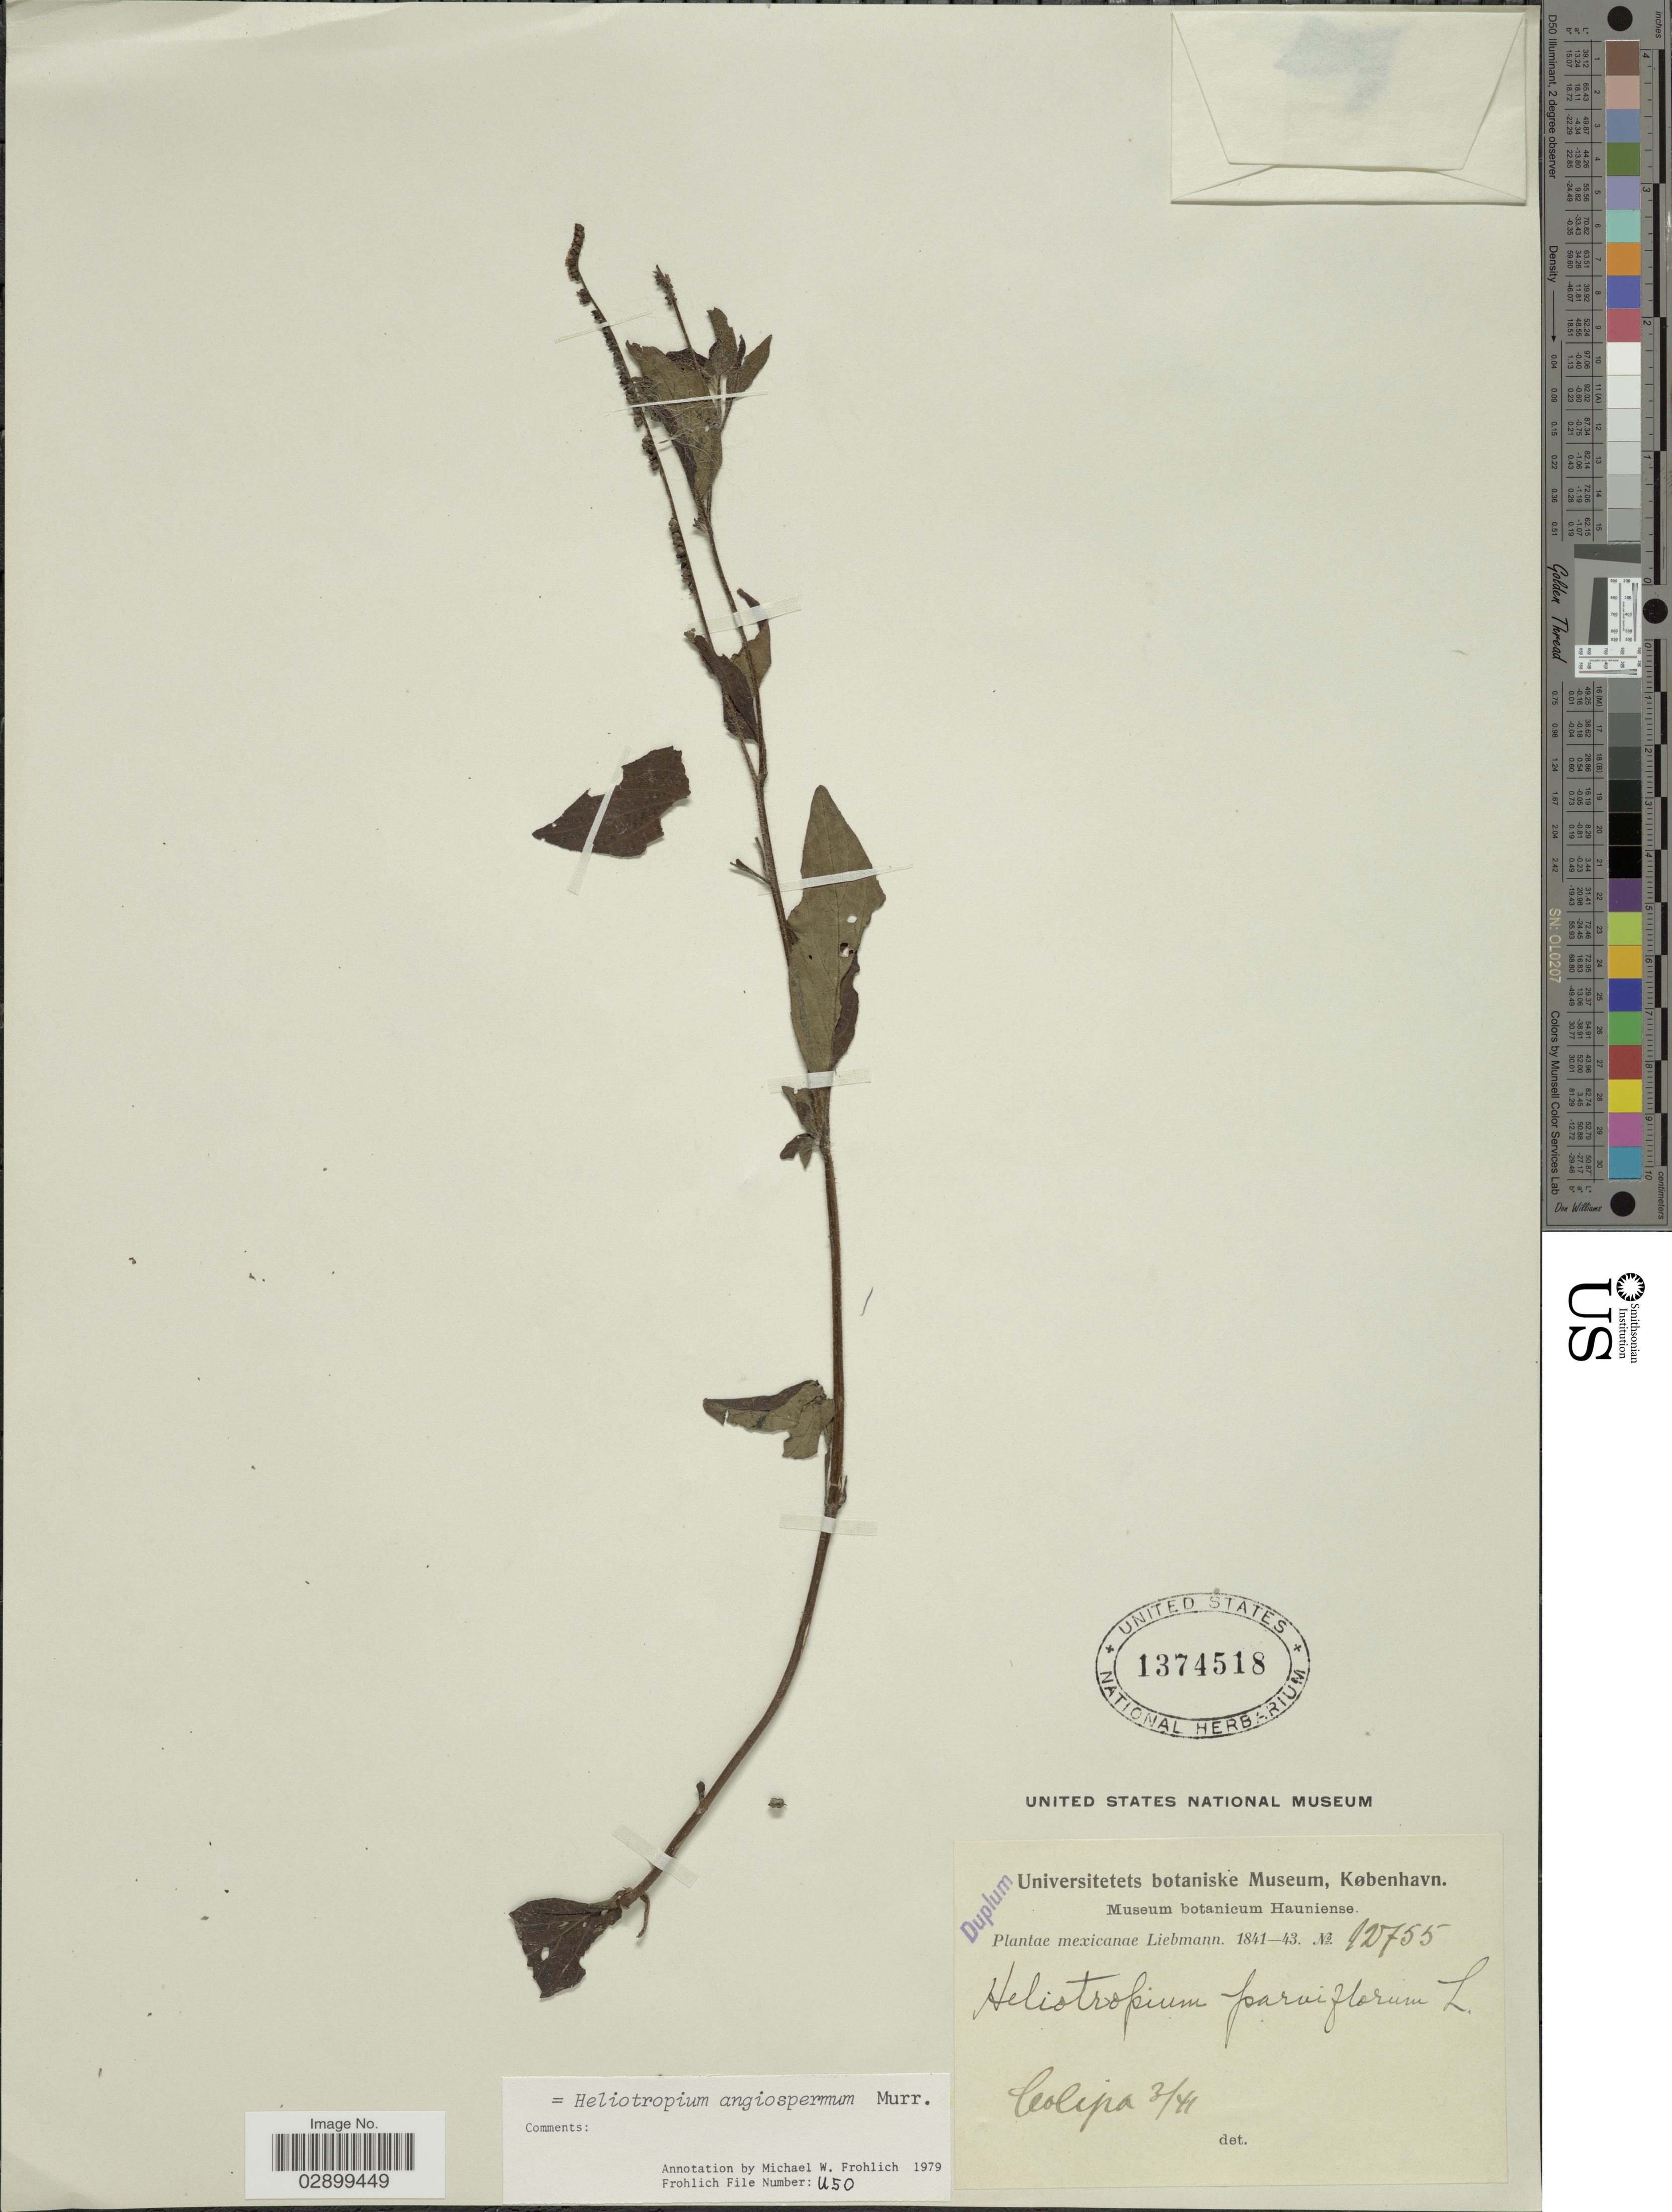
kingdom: Plantae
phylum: Tracheophyta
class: Magnoliopsida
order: Boraginales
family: Heliotropiaceae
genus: Heliotropium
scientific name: Heliotropium angiospermum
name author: Murray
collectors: Liebmann, --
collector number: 12755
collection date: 1841-03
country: Mexico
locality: Colipa.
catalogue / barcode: US 1374518